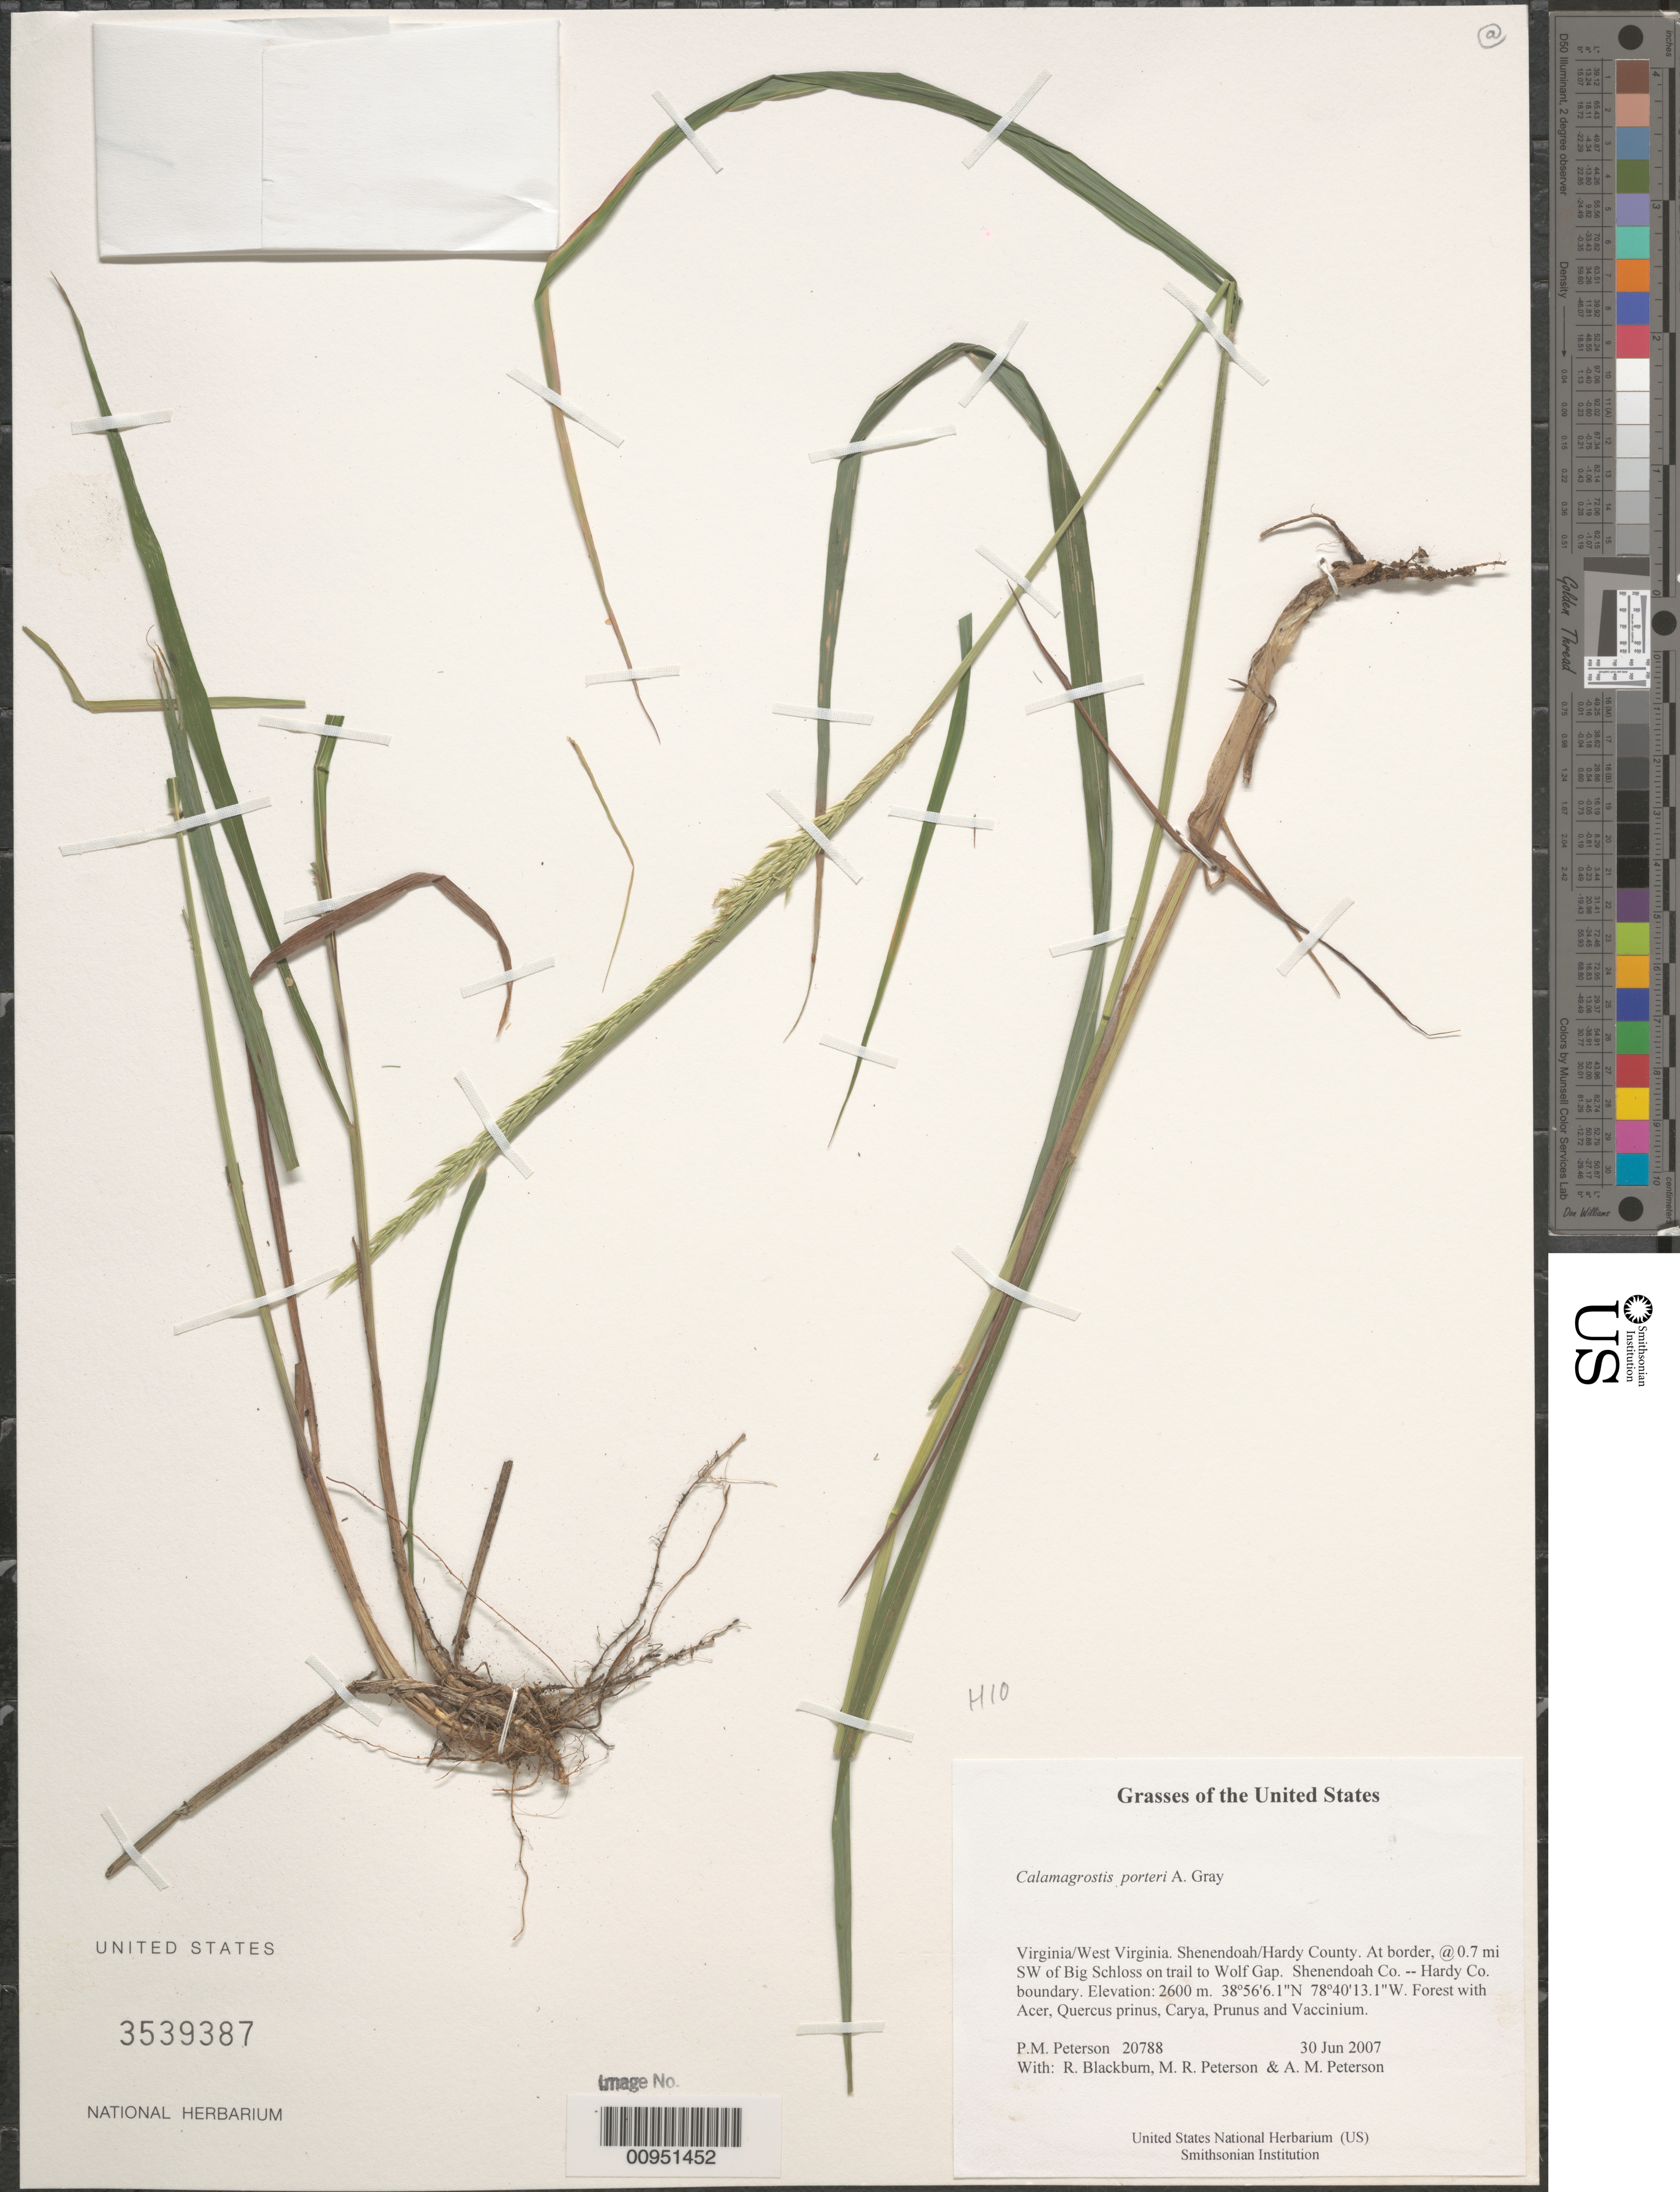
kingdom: Plantae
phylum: Tracheophyta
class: Liliopsida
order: Poales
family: Poaceae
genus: Calamagrostis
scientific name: Calamagrostis porteri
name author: A. Gray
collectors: P. M. Peterson, R. Blackburn, M. Peterson & A. M. Peterson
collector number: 20788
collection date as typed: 30 Jun 2007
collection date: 2007-06-30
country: United States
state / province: Virginia / West Virginia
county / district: Shenendoah/Hardy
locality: At border, @ 0.7 mi SW of Big Schloss on trail to Wolf Gap. Shenendoah Co. -- Hardy Co. boundary.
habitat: Forest with Acer, Quercus prinus, Carya, Prunus and Vaccinium.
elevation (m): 2600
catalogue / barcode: US 3539387